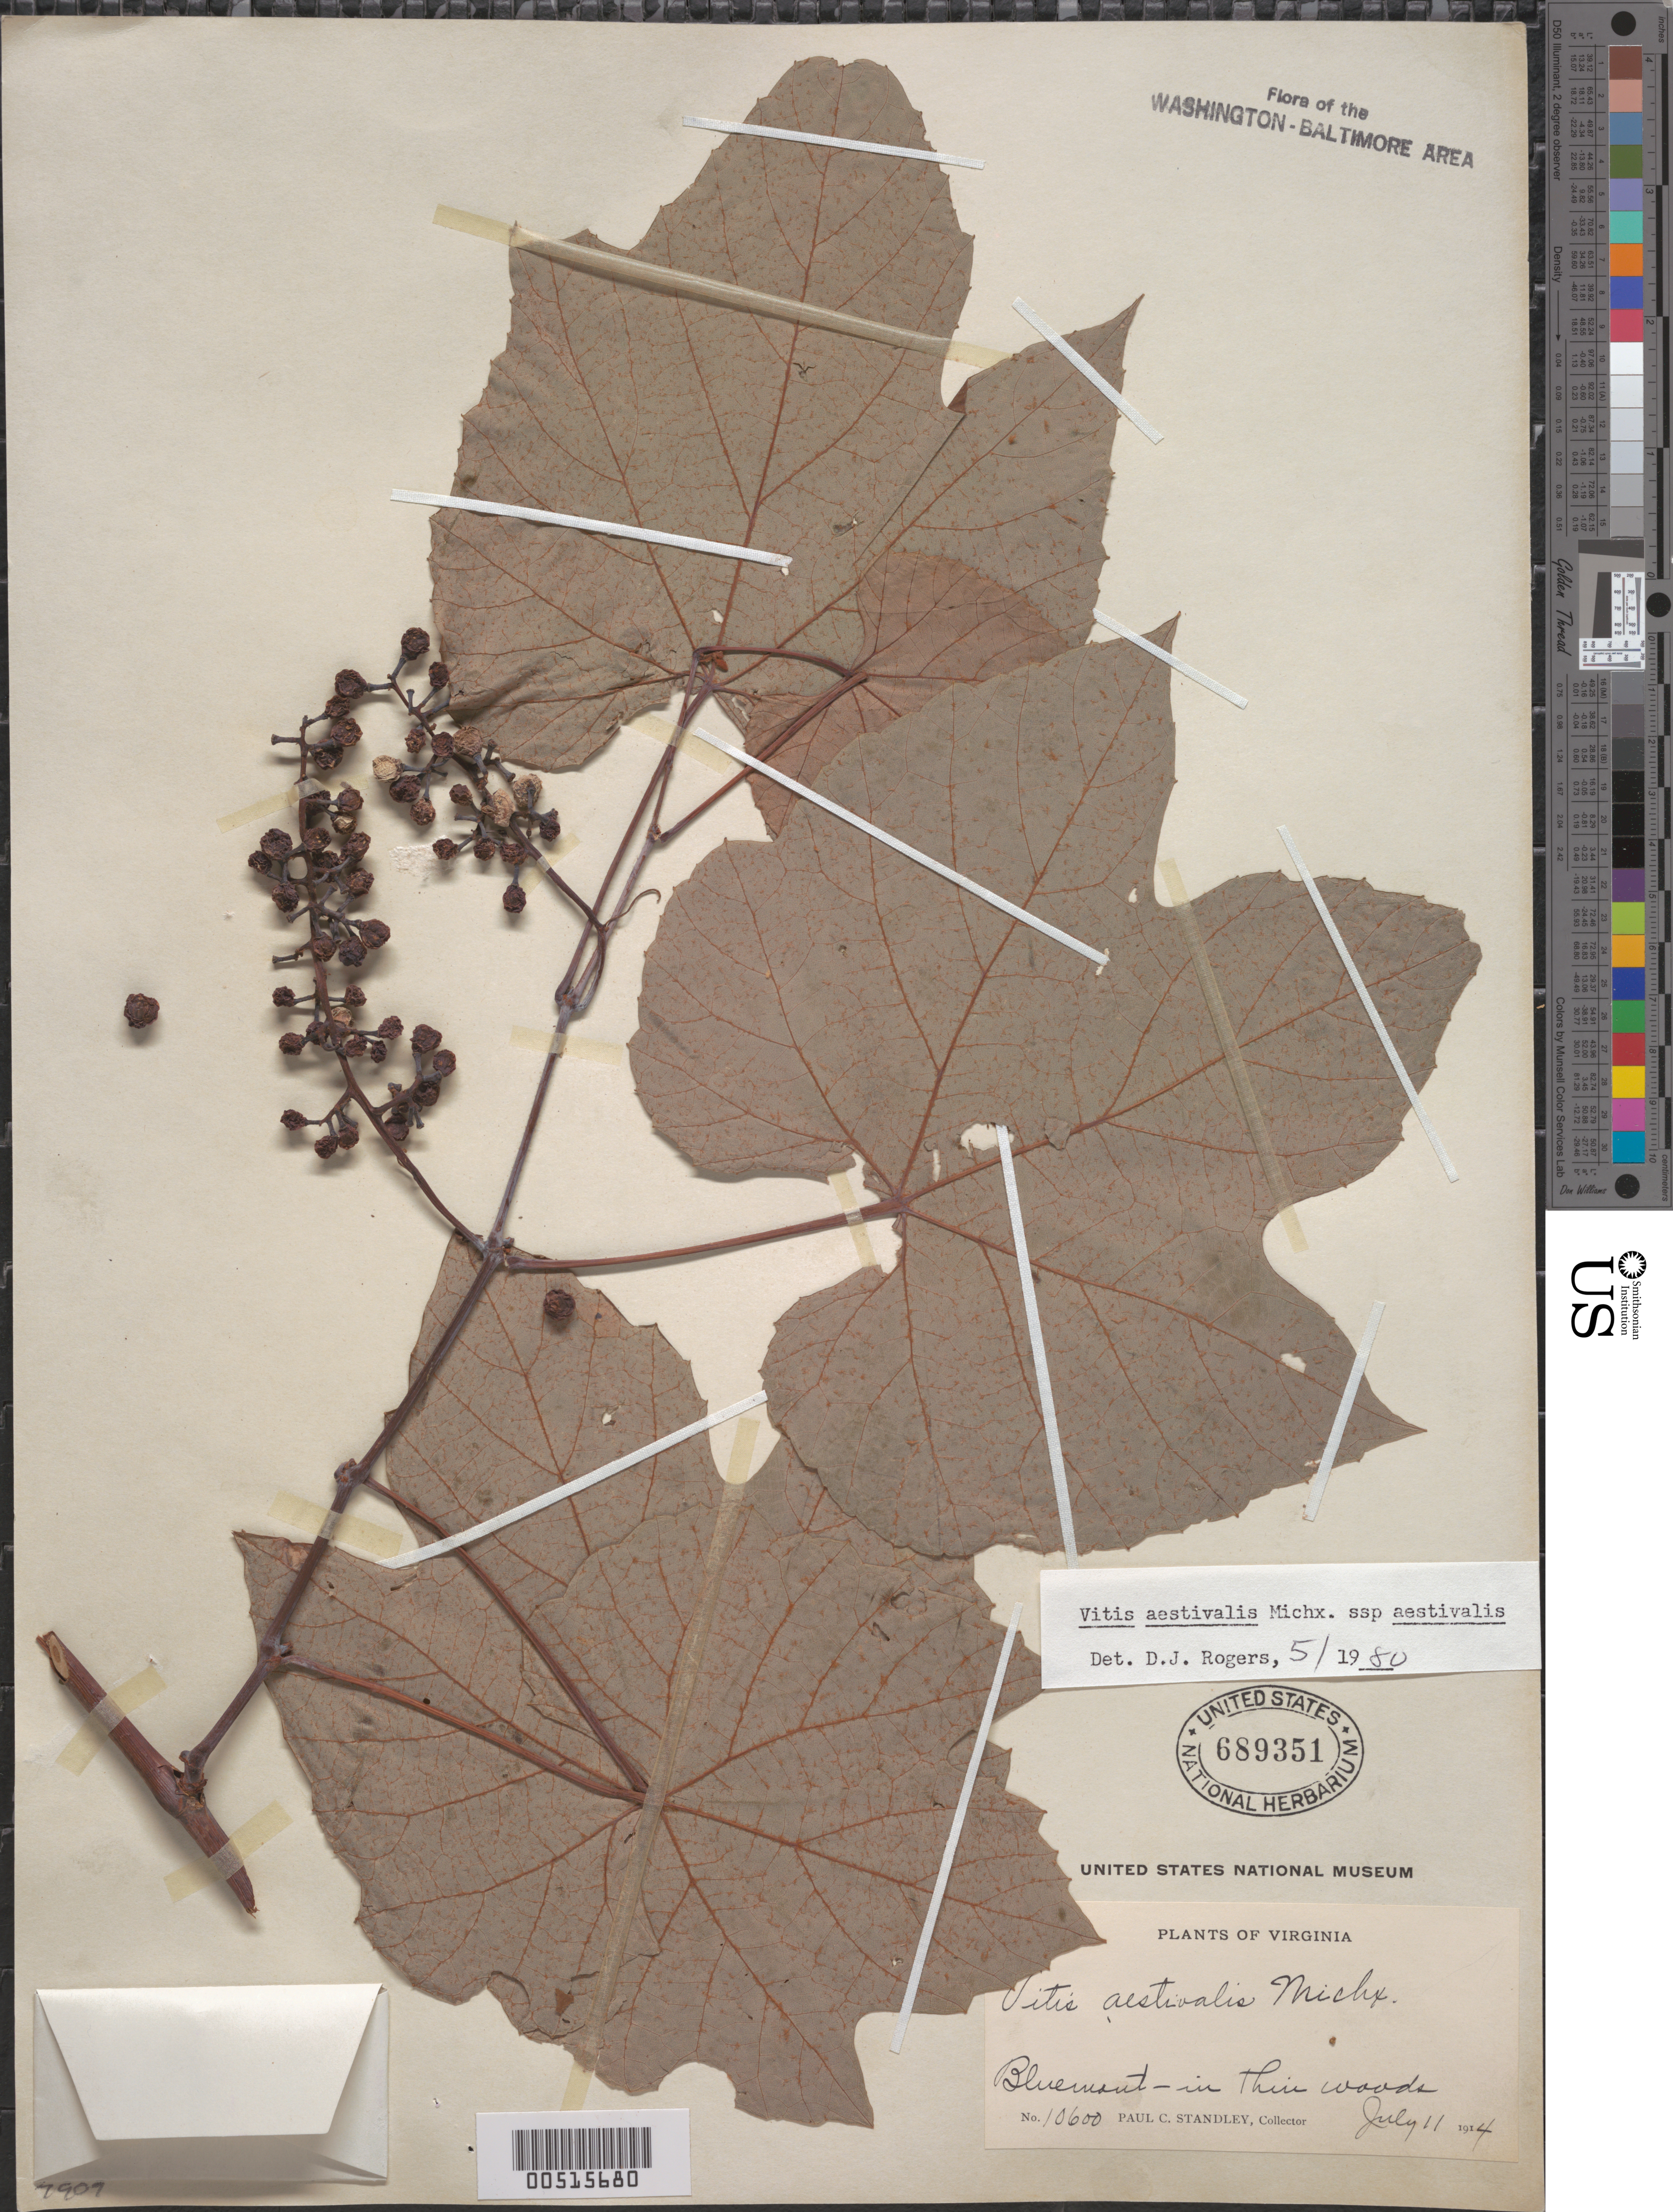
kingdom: Plantae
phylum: Tracheophyta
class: Magnoliopsida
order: Vitales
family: Vitaceae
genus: Vitis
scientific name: Vitis aestivalis subsp. aestivalis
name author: Michx.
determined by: Rogers, D. J.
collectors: P. C. Standley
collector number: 10600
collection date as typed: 11 Jul 1914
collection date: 1914-07-11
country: United States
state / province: Virginia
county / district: Loudoun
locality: Bluemont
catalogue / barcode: US 689351